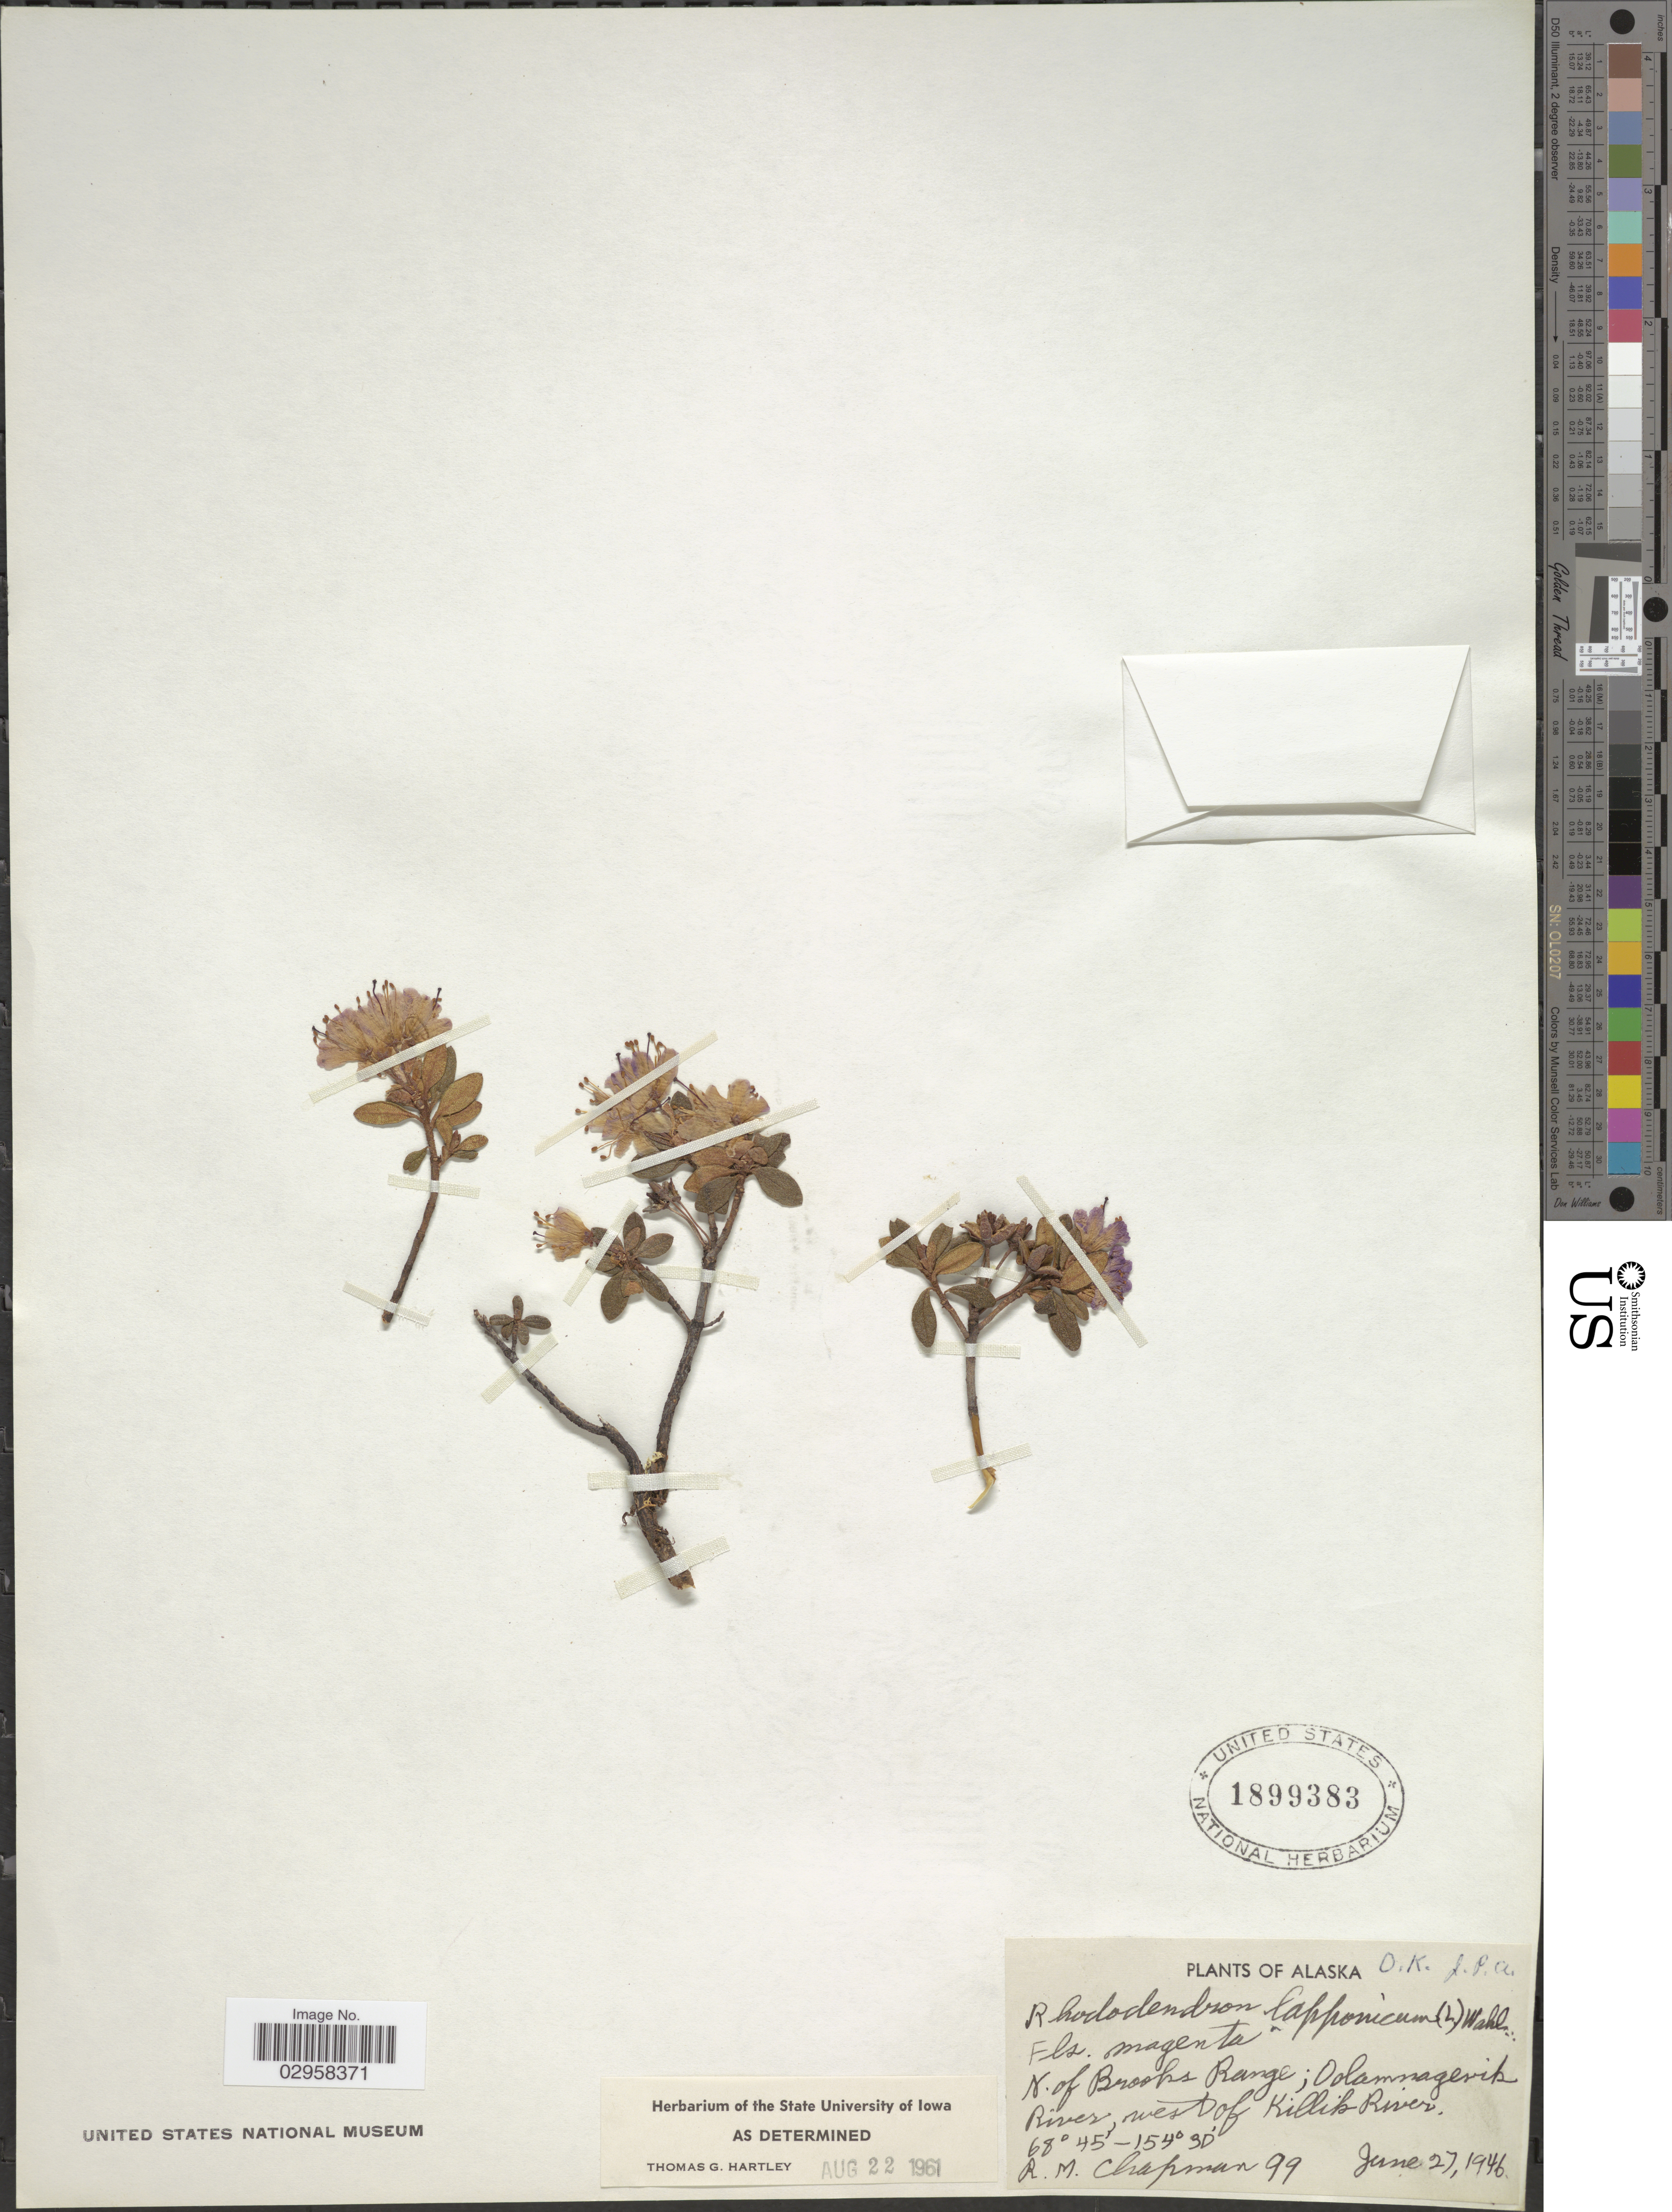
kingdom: Plantae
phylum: Tracheophyta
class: Magnoliopsida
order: Ericales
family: Ericaceae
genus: Rhododendron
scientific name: Rhododendron lapponicum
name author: (L.) Wahlenb.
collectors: R. M. Chapman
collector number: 99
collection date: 1946-06-27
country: United States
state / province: Alaska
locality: N. of Brooks Range; Oolamnagevik River, west of Killik River.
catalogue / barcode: US 1899383